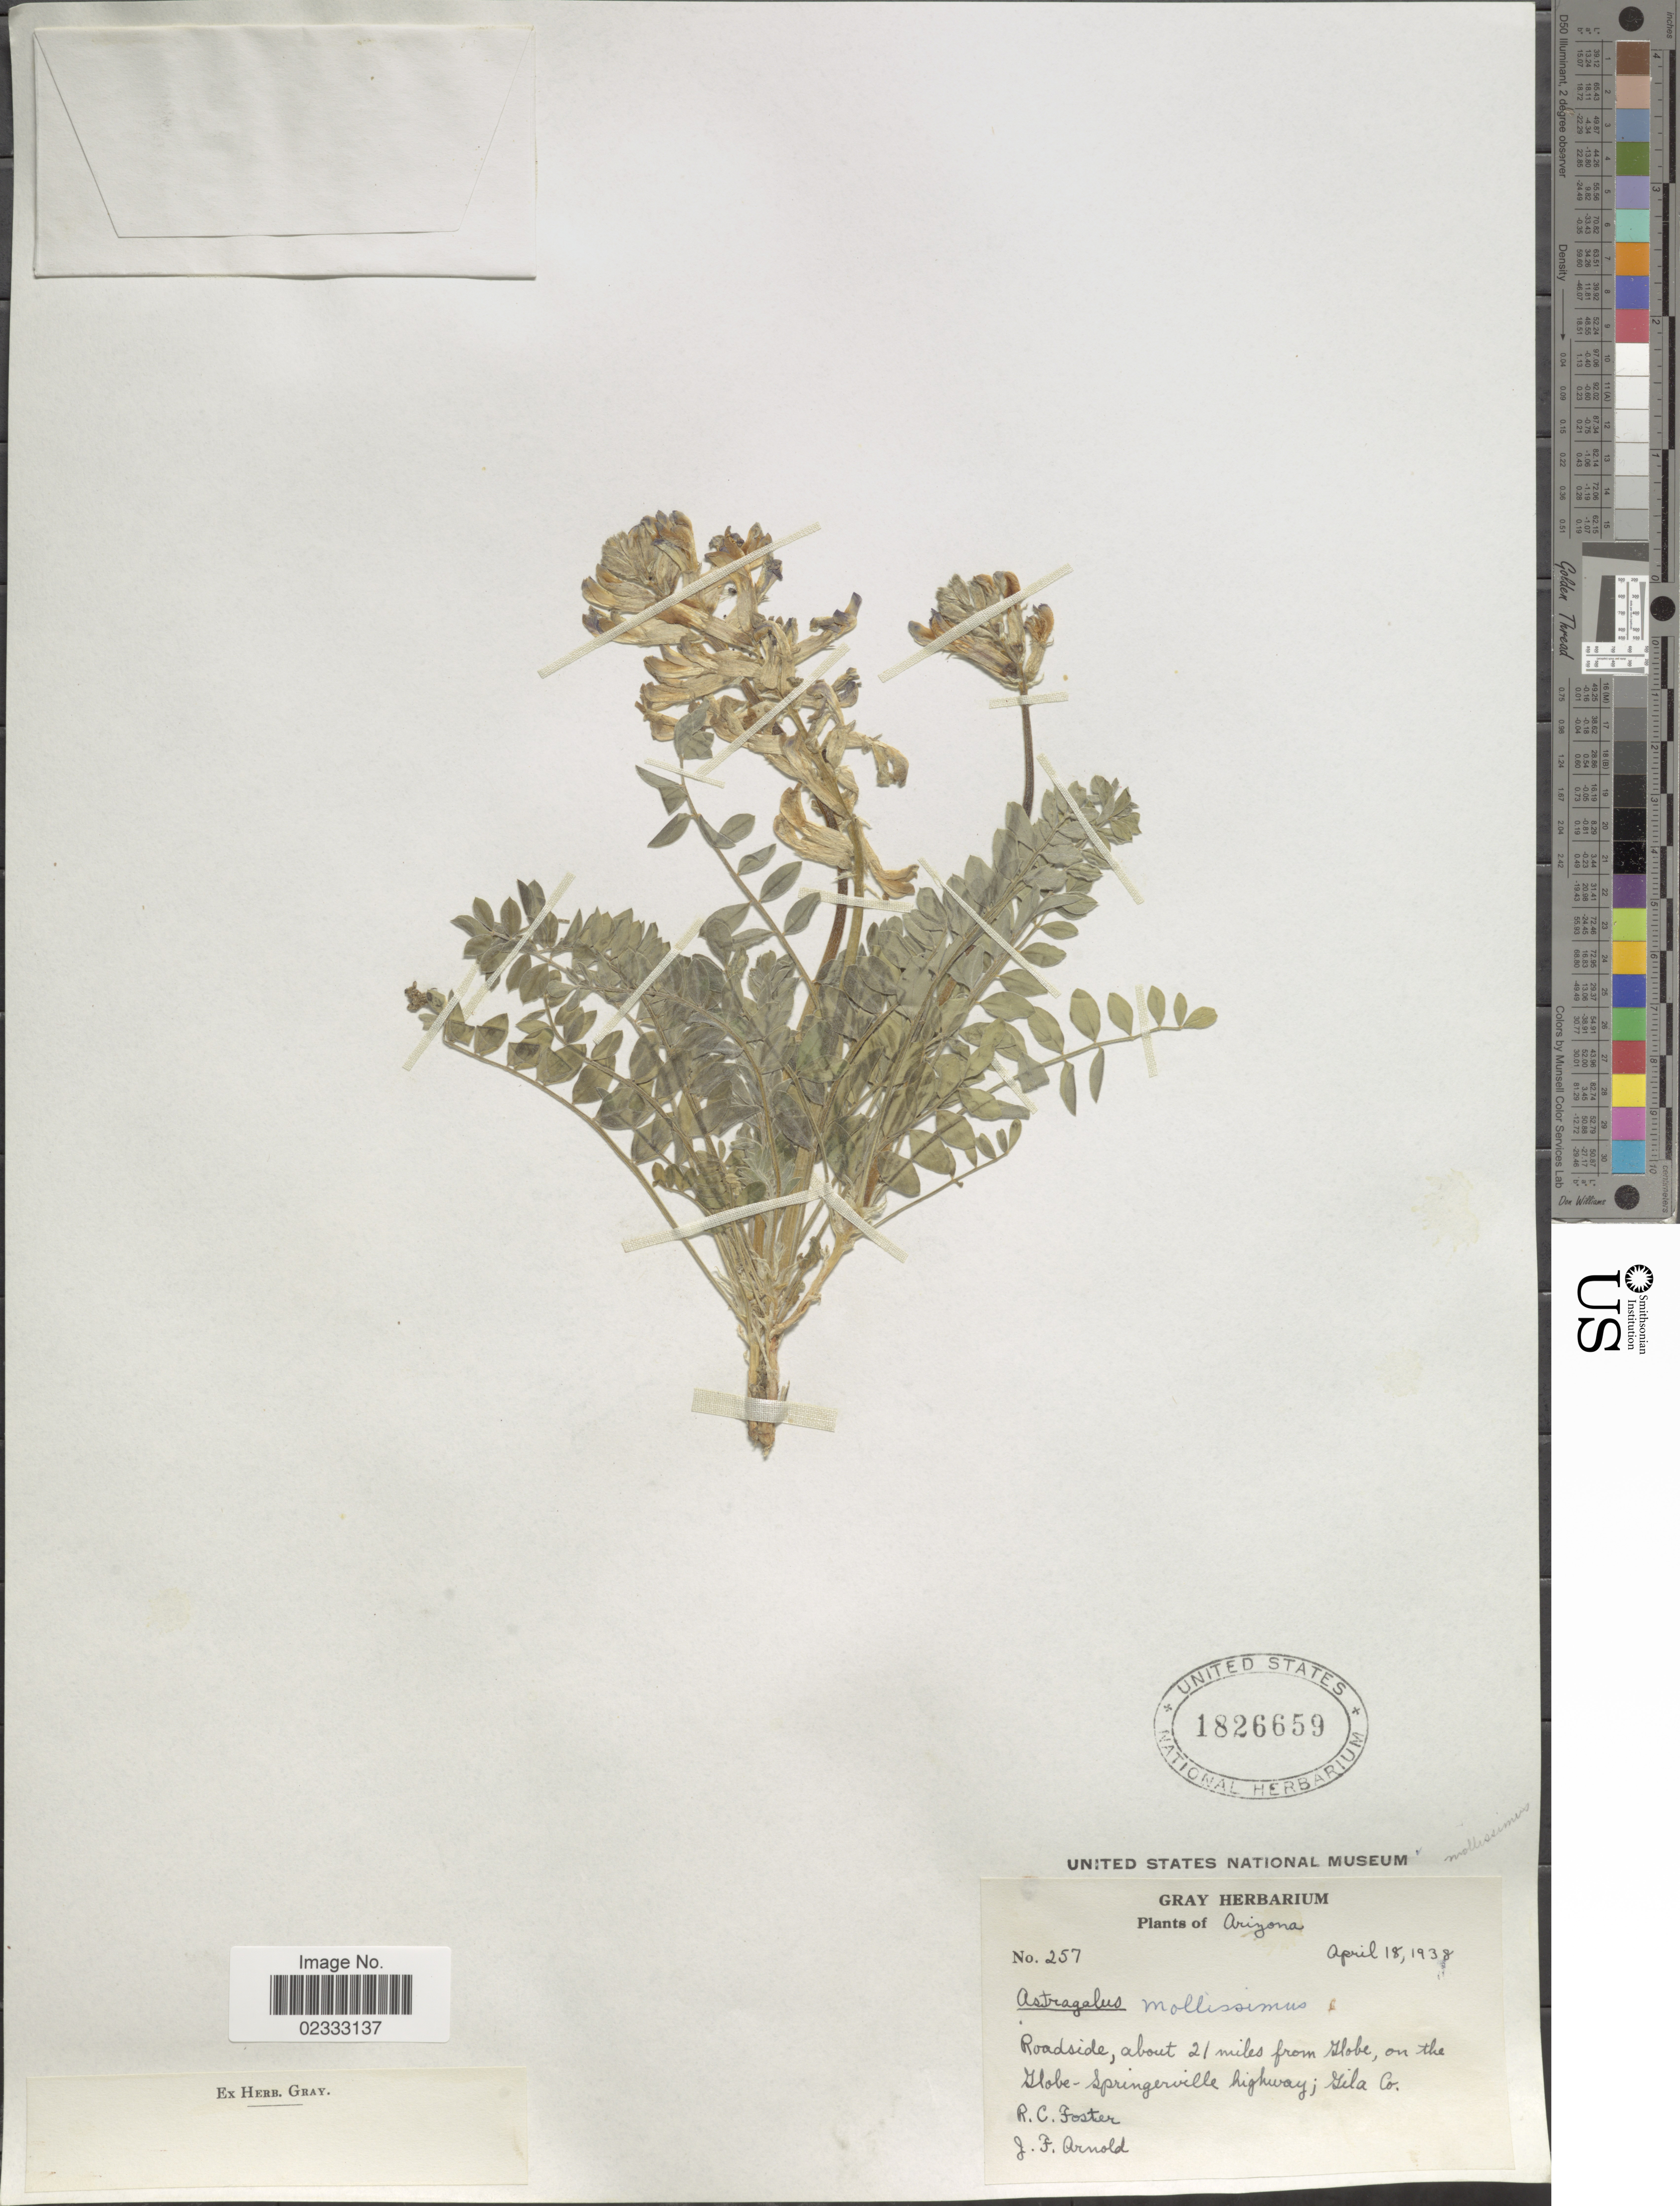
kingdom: Plantae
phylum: Tracheophyta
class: Magnoliopsida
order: Fabales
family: Fabaceae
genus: Astragalus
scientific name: Astragalus mollissimus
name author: Torr.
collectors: R. C. Foster & J. F. Arnold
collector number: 257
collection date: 1938-04-18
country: United States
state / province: Arizona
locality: Arizona, Roadside, about 21 miles from Ilobe, on the Ilobe-Springerville hoighway.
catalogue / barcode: US 1826659